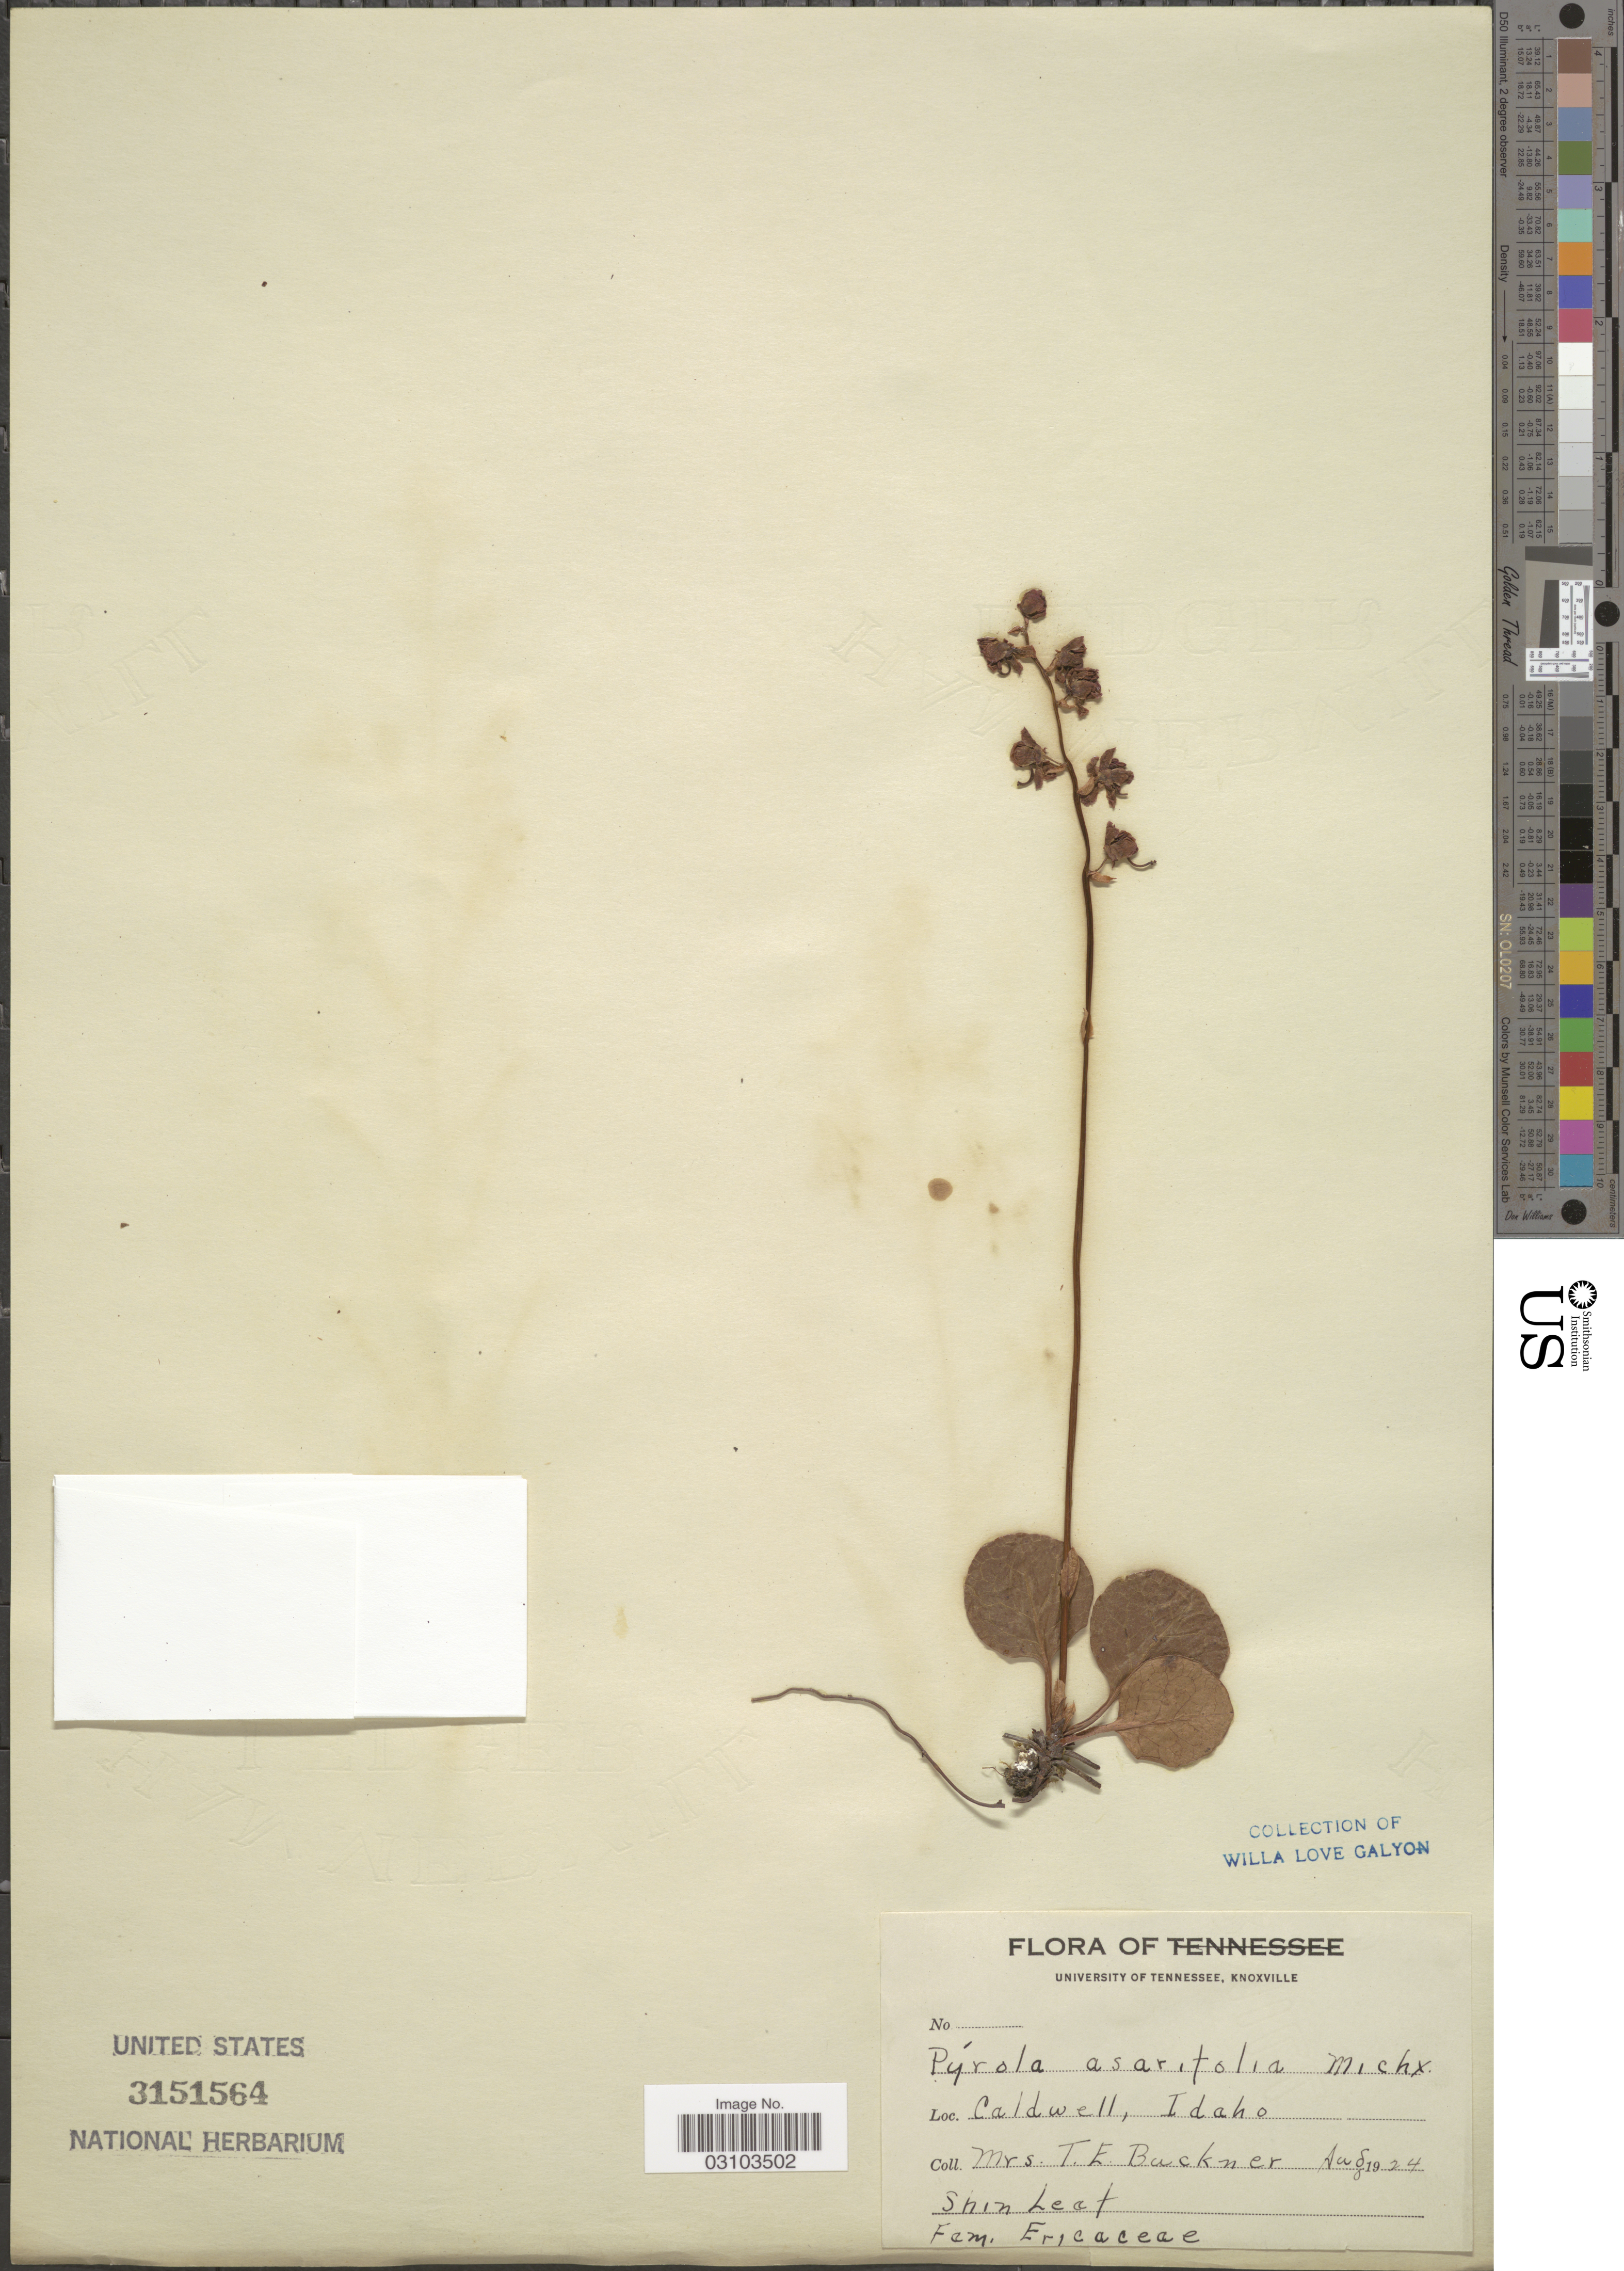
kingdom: Plantae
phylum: Tracheophyta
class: Magnoliopsida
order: Ericales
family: Ericaceae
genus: Pyrola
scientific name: Pyrola asarifolia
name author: Michx.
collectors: T. Buckner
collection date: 1924-08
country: United States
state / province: Idaho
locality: Caldwell.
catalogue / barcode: US 3151564